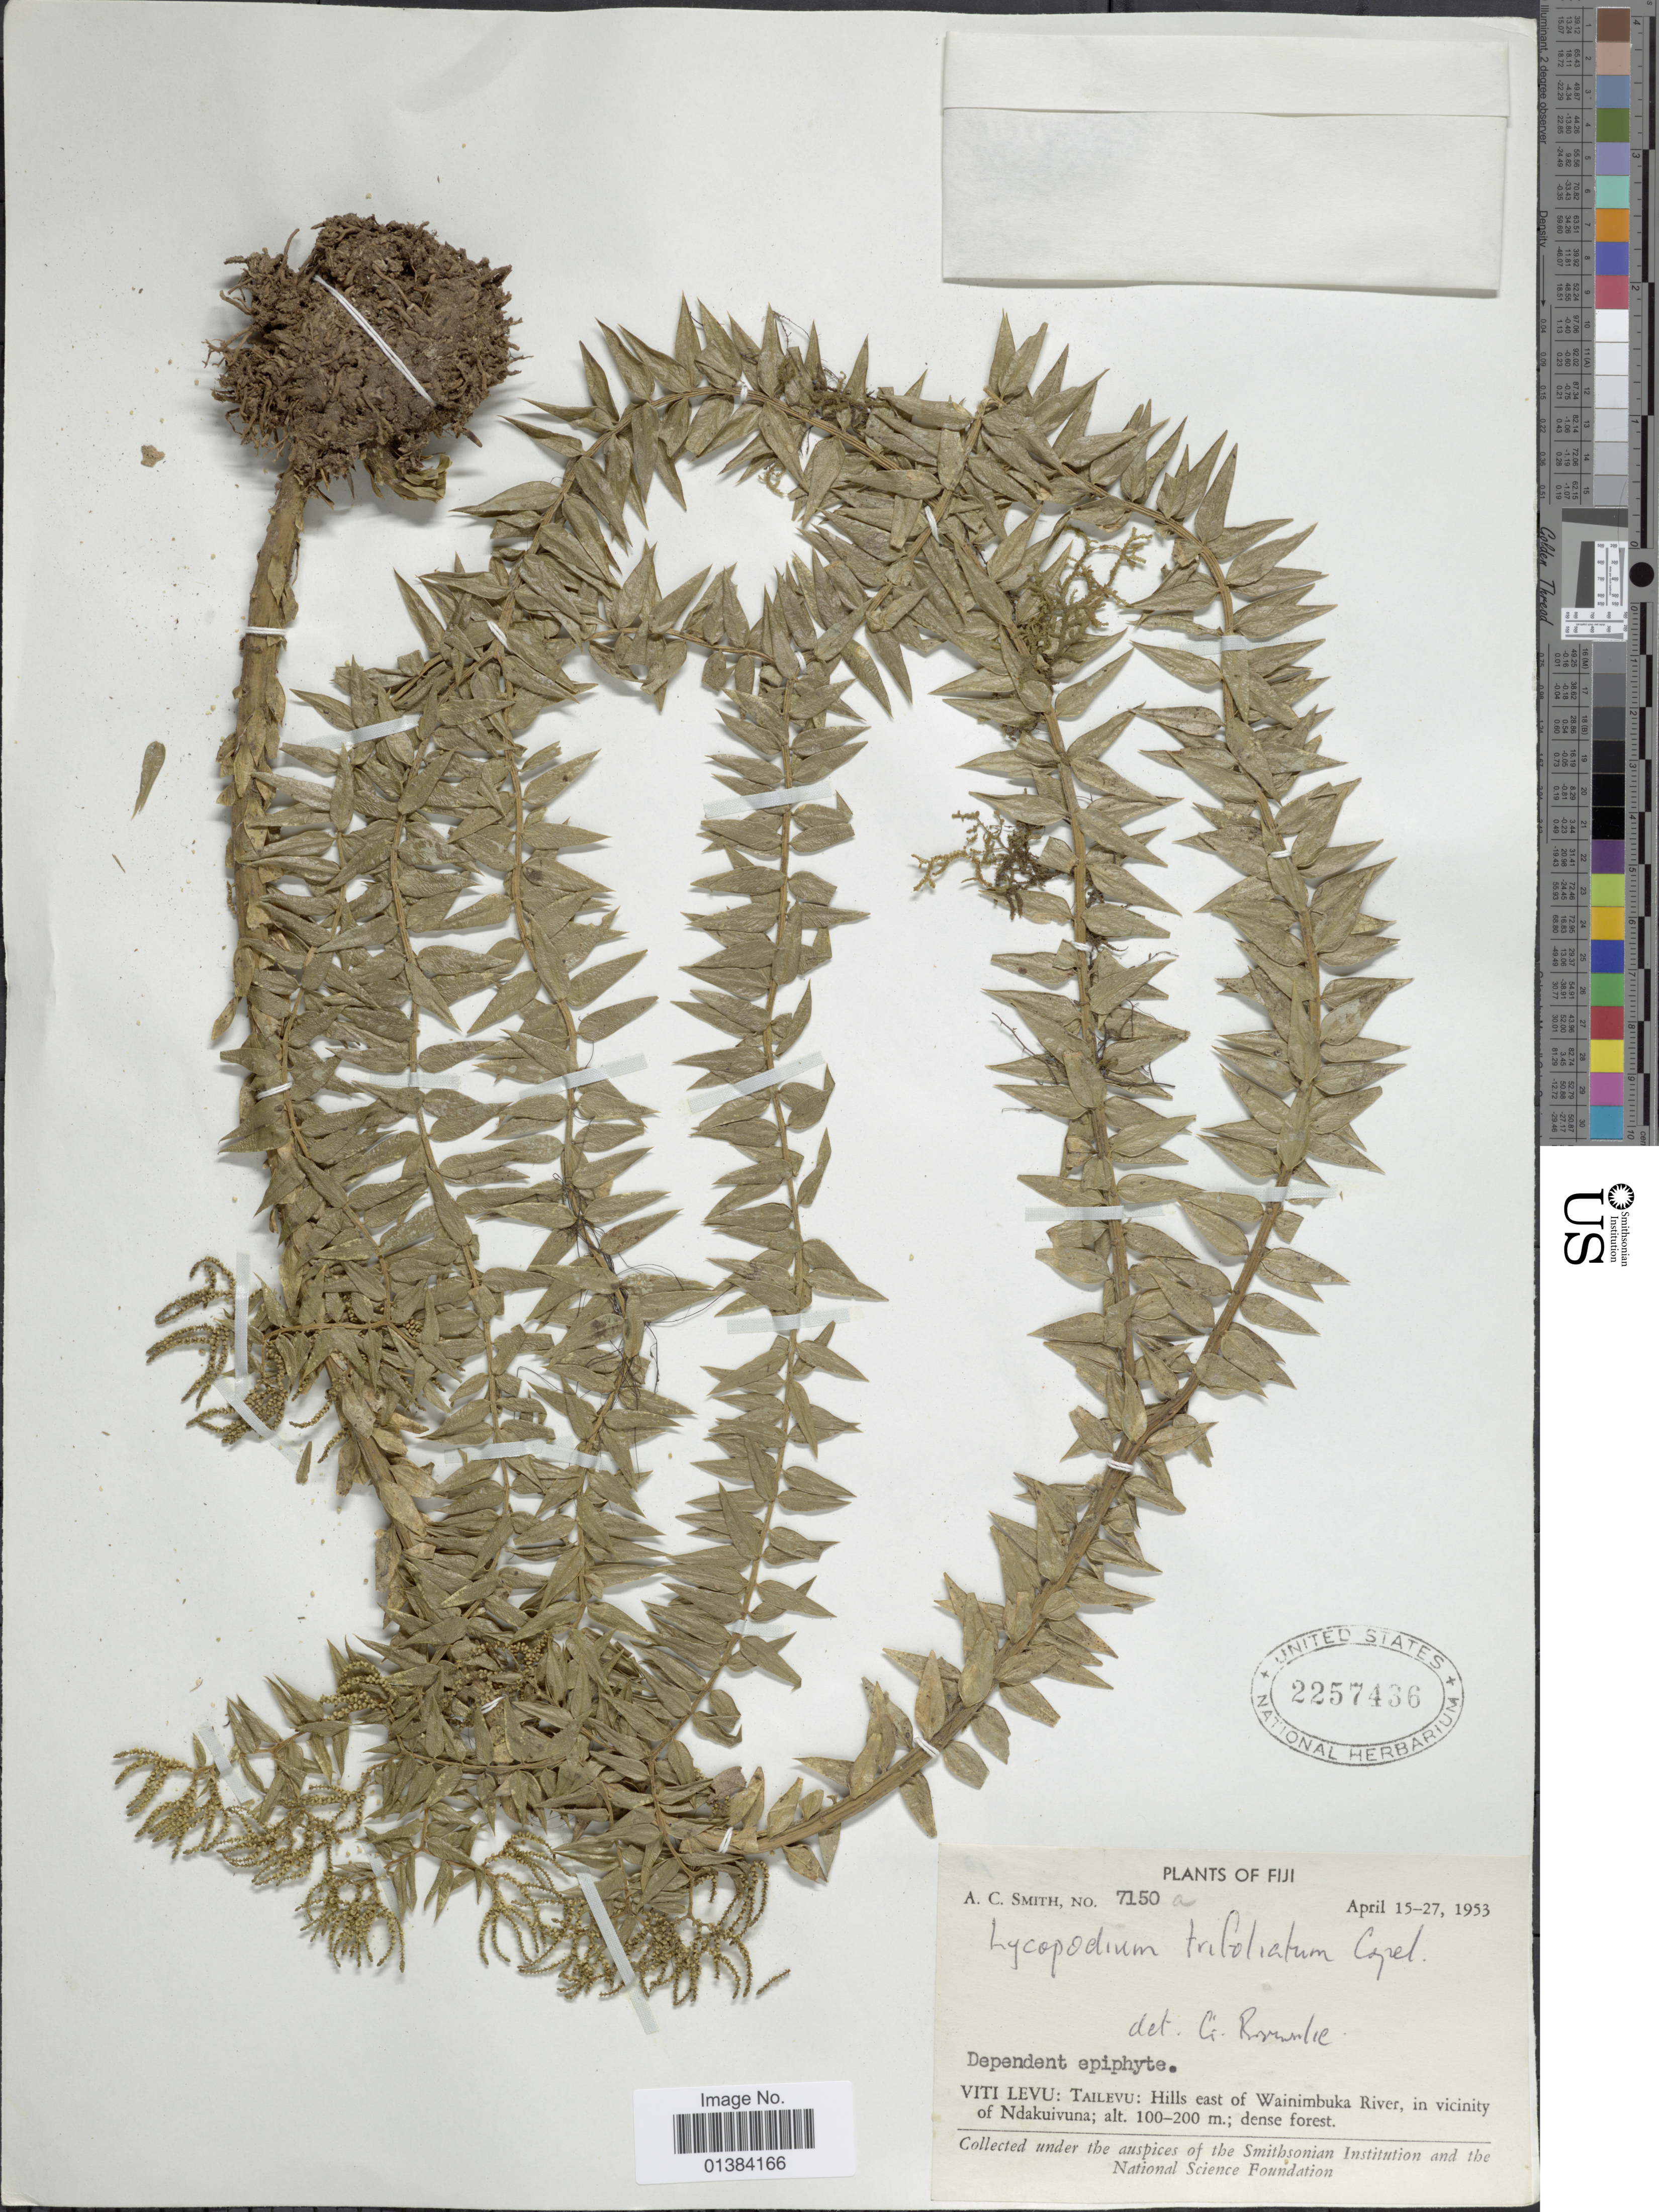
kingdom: Plantae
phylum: Tracheophyta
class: Lycopodiopsida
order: Lycopodiales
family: Lycopodiaceae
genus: Phlegmariurus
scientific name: Phlegmariurus trifoliatus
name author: (Copel.) A. R. Field & Bostock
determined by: Field, A. R.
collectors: A. C. Smith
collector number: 7150a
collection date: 1953-04-15/1953-04-27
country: Fiji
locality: Viti Levu: Tailevu: Hills east of Wainimbuka River, in vicinity of Ndakuivuna.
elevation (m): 100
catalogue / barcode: US 2257436